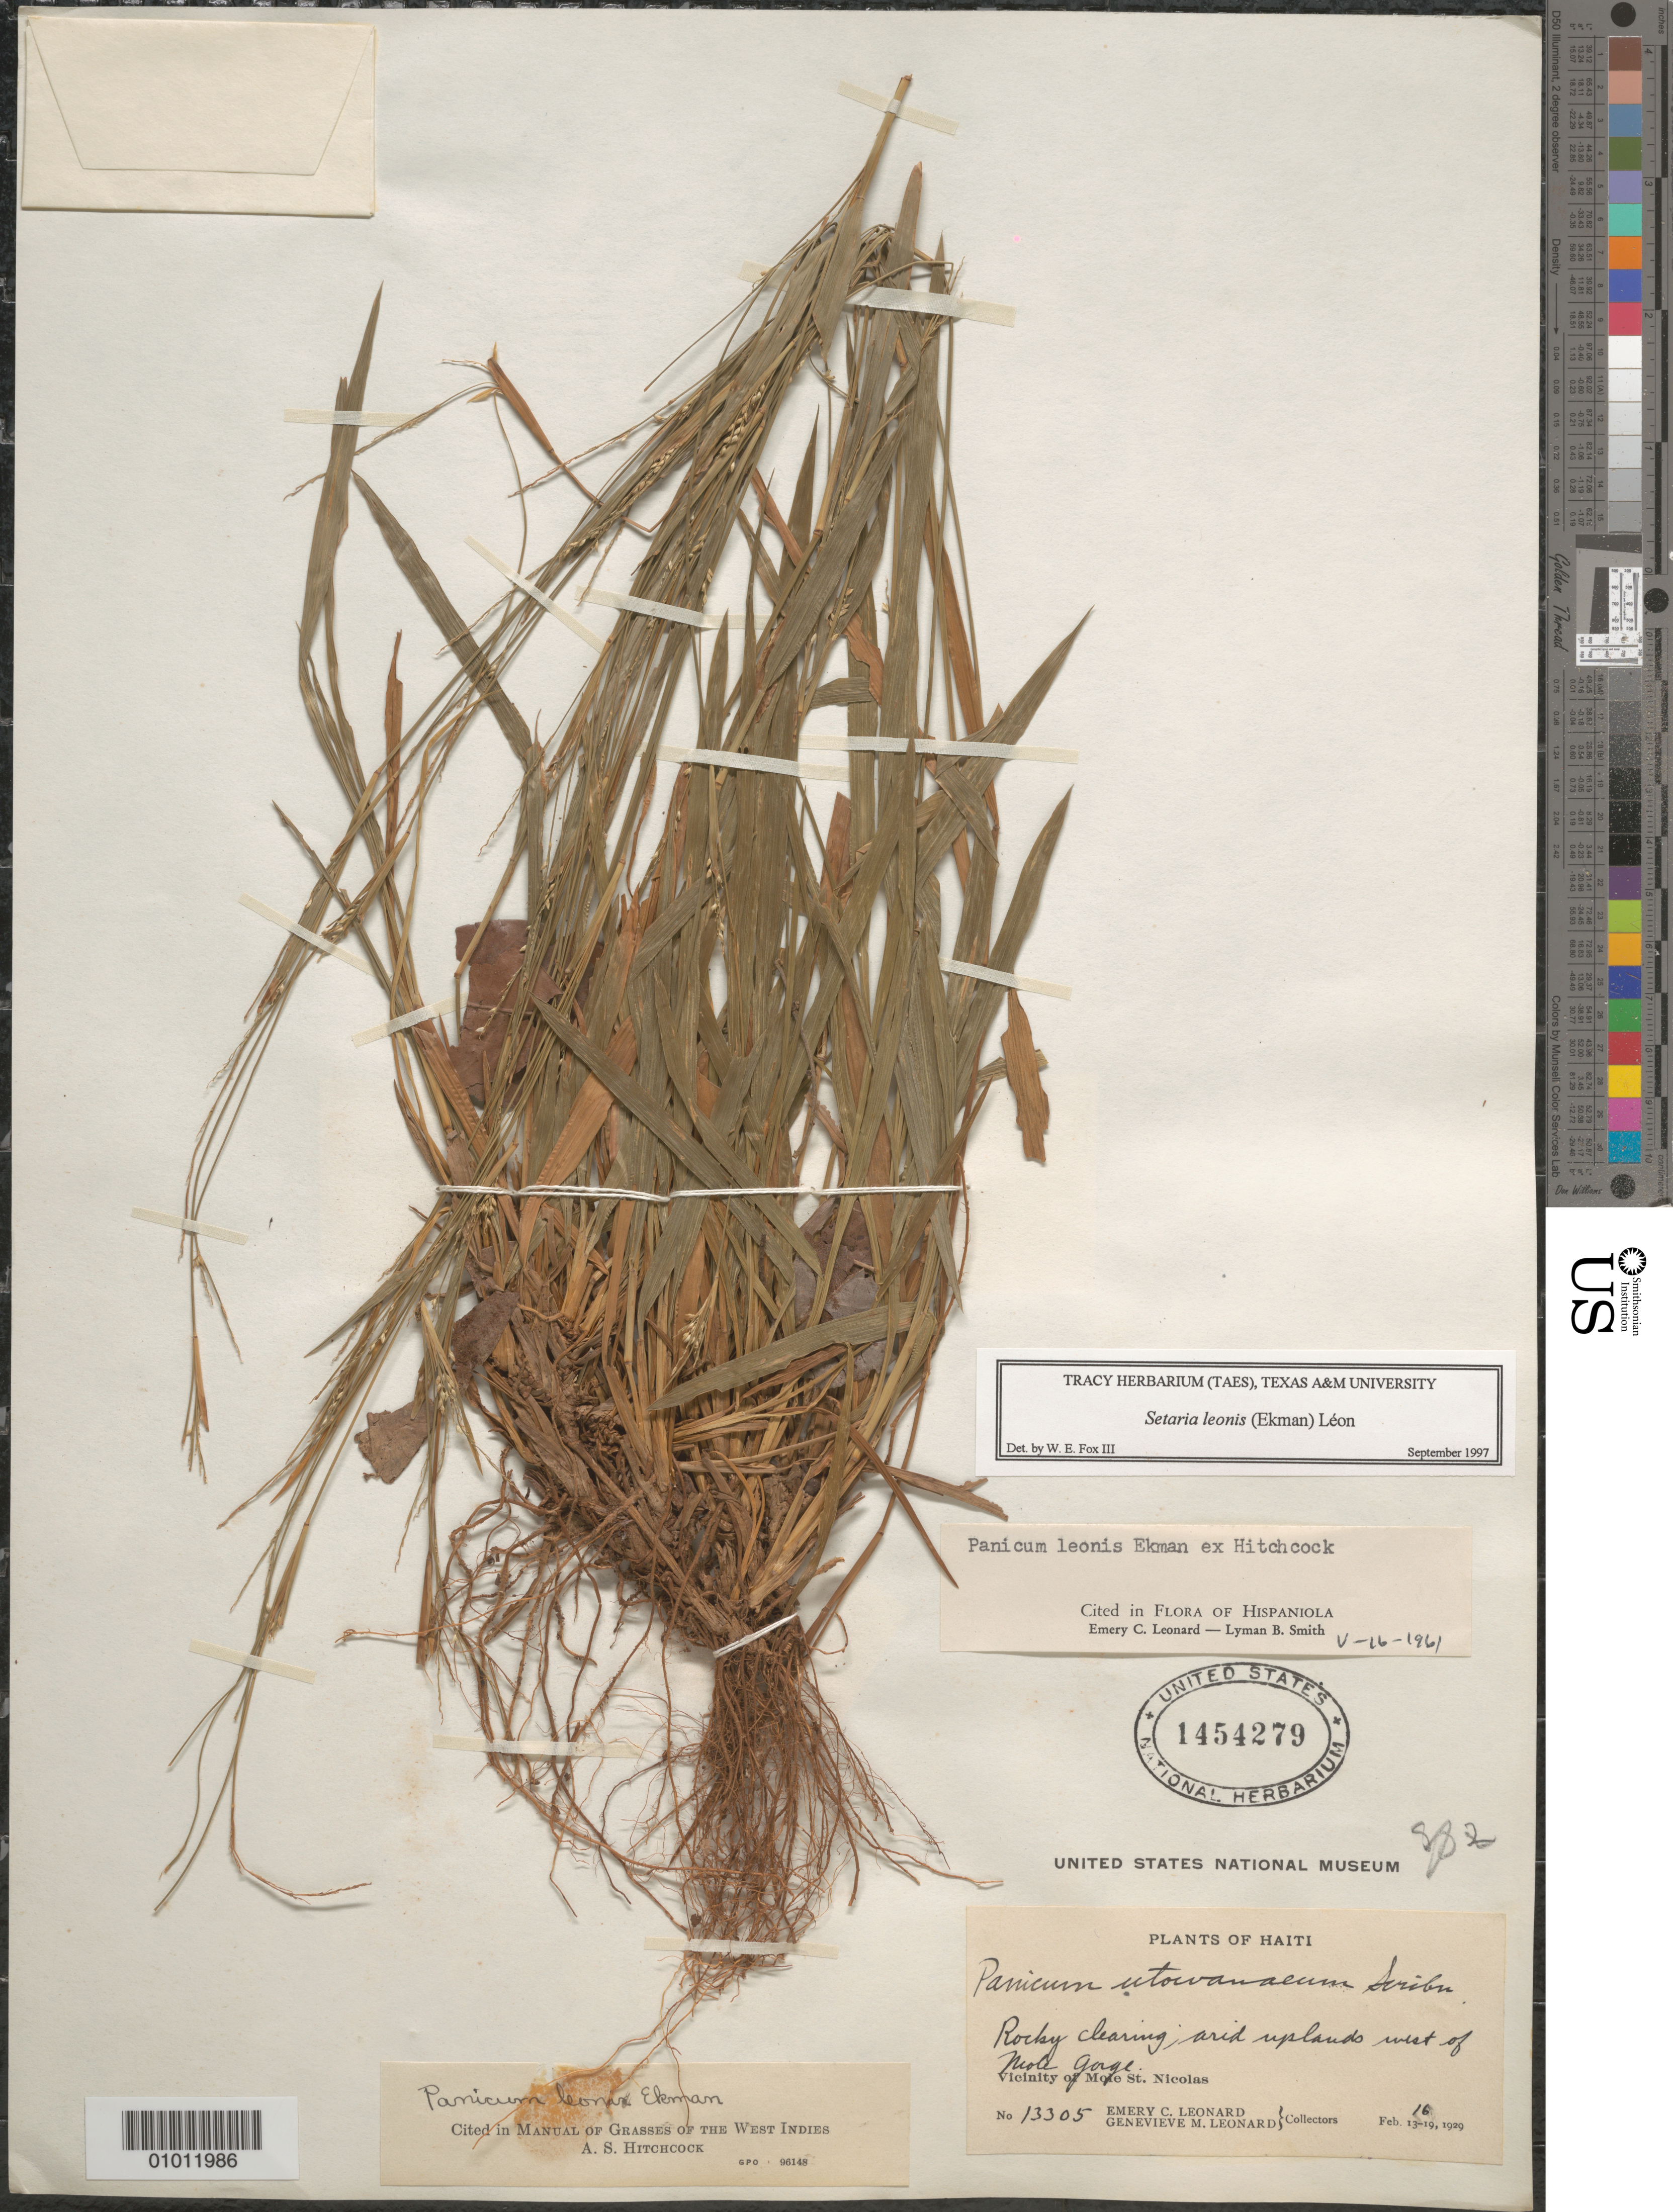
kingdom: Plantae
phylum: Tracheophyta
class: Liliopsida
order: Poales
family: Poaceae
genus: Setaria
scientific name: Setaria leonis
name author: (Ekman) León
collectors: E. C. Leonard & G. M. Leonard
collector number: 13305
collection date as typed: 16 Feb 1929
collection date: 1929-02-16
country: Haiti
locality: Vicinity of Mole, St. Nicolas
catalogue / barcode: US 1454279